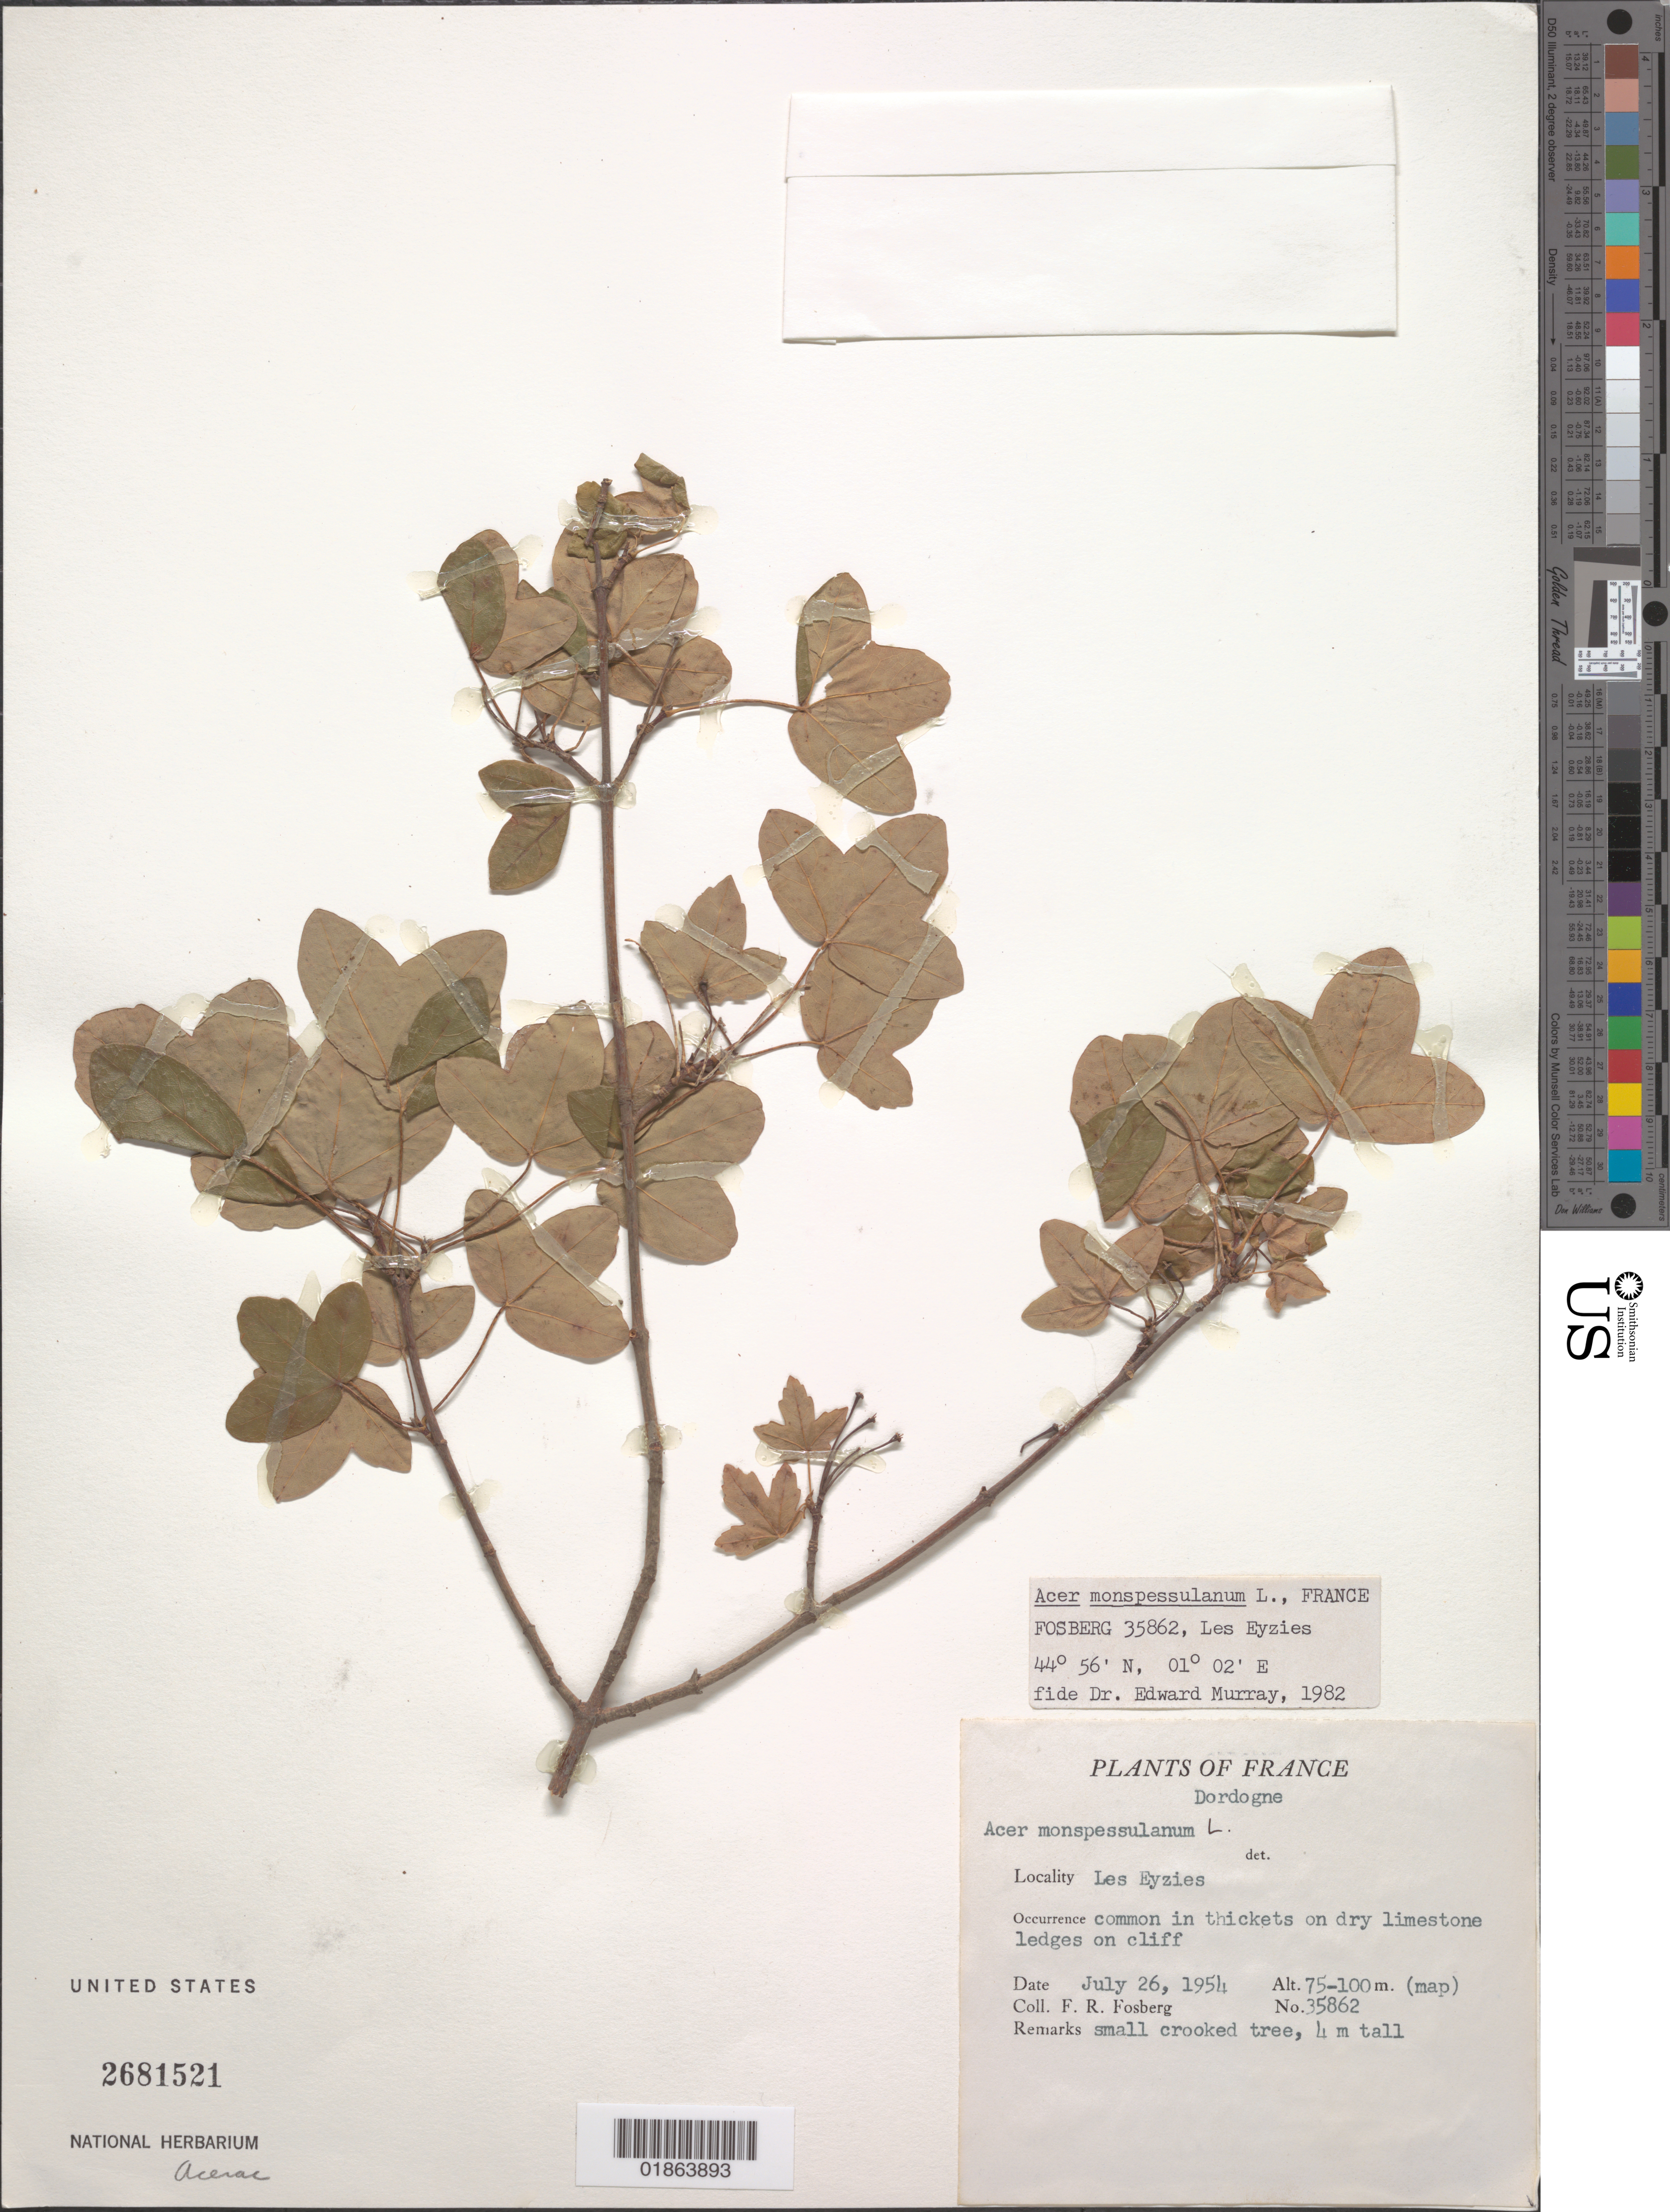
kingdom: Plantae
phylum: Tracheophyta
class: Magnoliopsida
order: Sapindales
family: Sapindaceae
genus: Acer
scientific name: Acer monspessulanum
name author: L.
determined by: Murray, Edward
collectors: F. R. Fosberg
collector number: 35862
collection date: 1954-07-26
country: France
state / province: Nouvelle-Aquitaine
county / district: Dordogne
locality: Les Eyzies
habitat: Common in thickets on dry limestone ledges on cliff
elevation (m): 75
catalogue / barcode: US 2681521